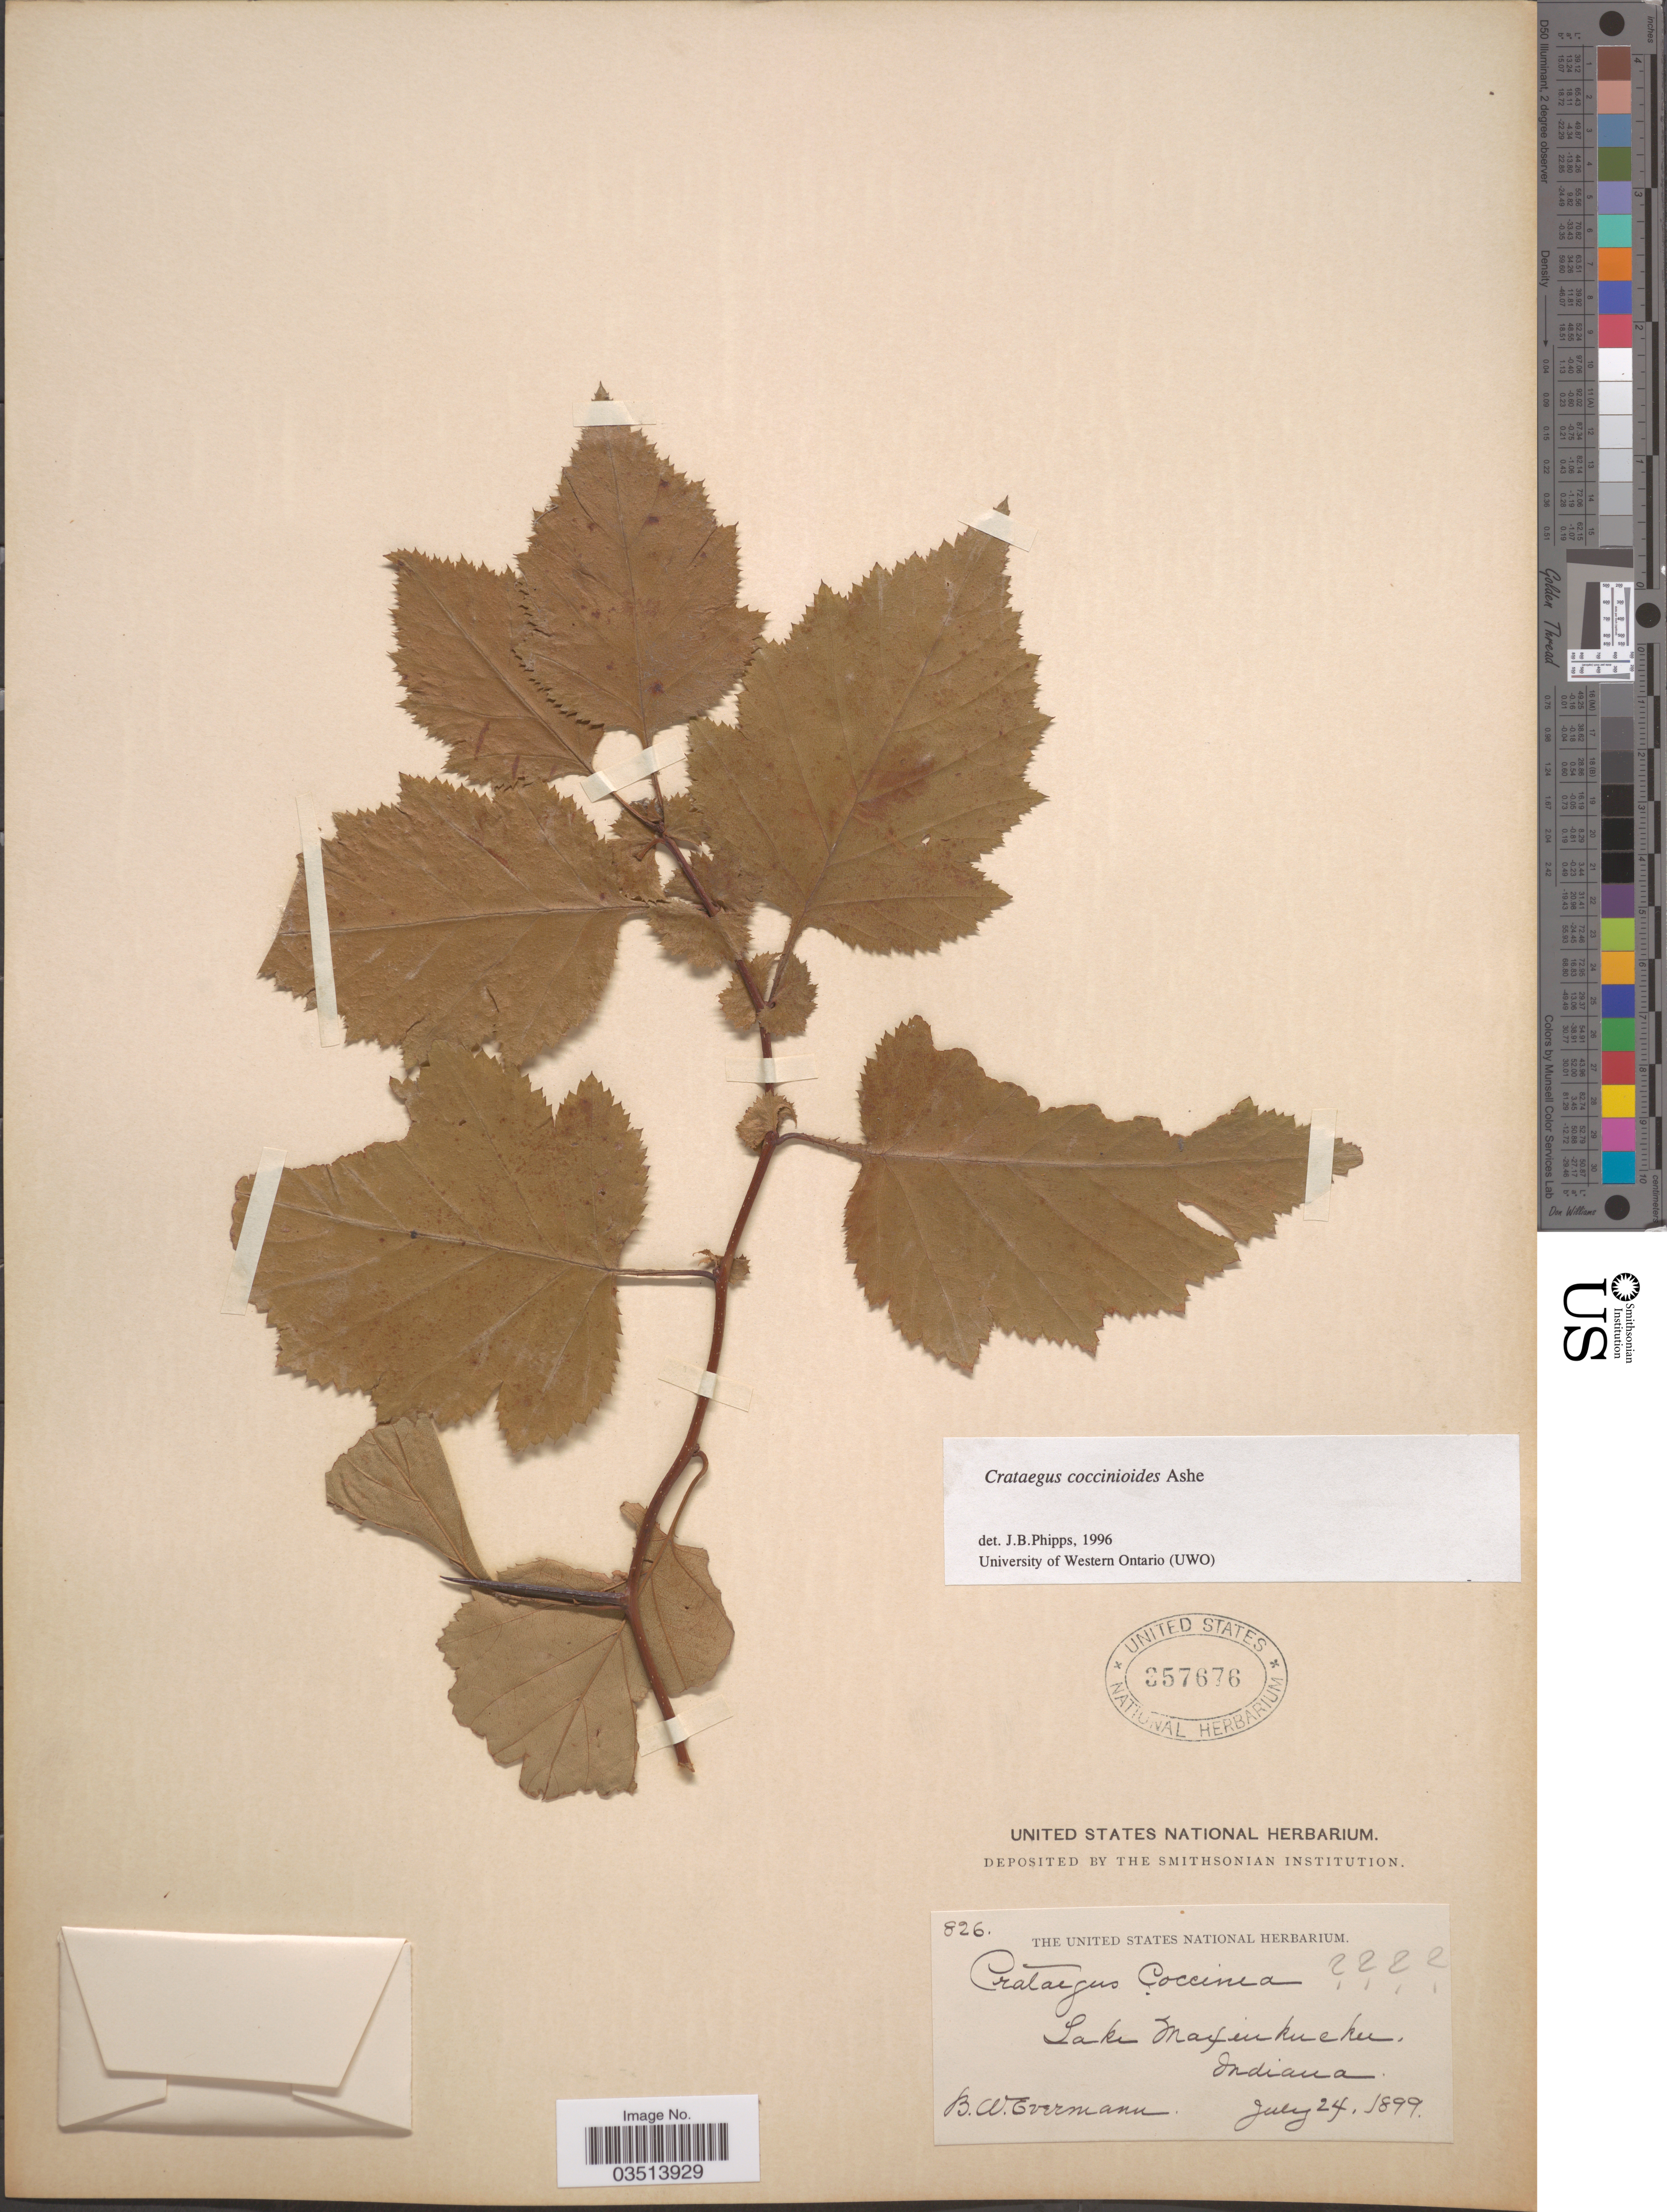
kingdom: Plantae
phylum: Tracheophyta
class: Magnoliopsida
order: Rosales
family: Rosaceae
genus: Crataegus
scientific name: Crataegus coccinioides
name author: Ashe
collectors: B. W. Evermann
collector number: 826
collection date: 1899-07-24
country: United States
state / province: Indiana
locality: Lake Maxinkuckee.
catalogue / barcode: US 357676